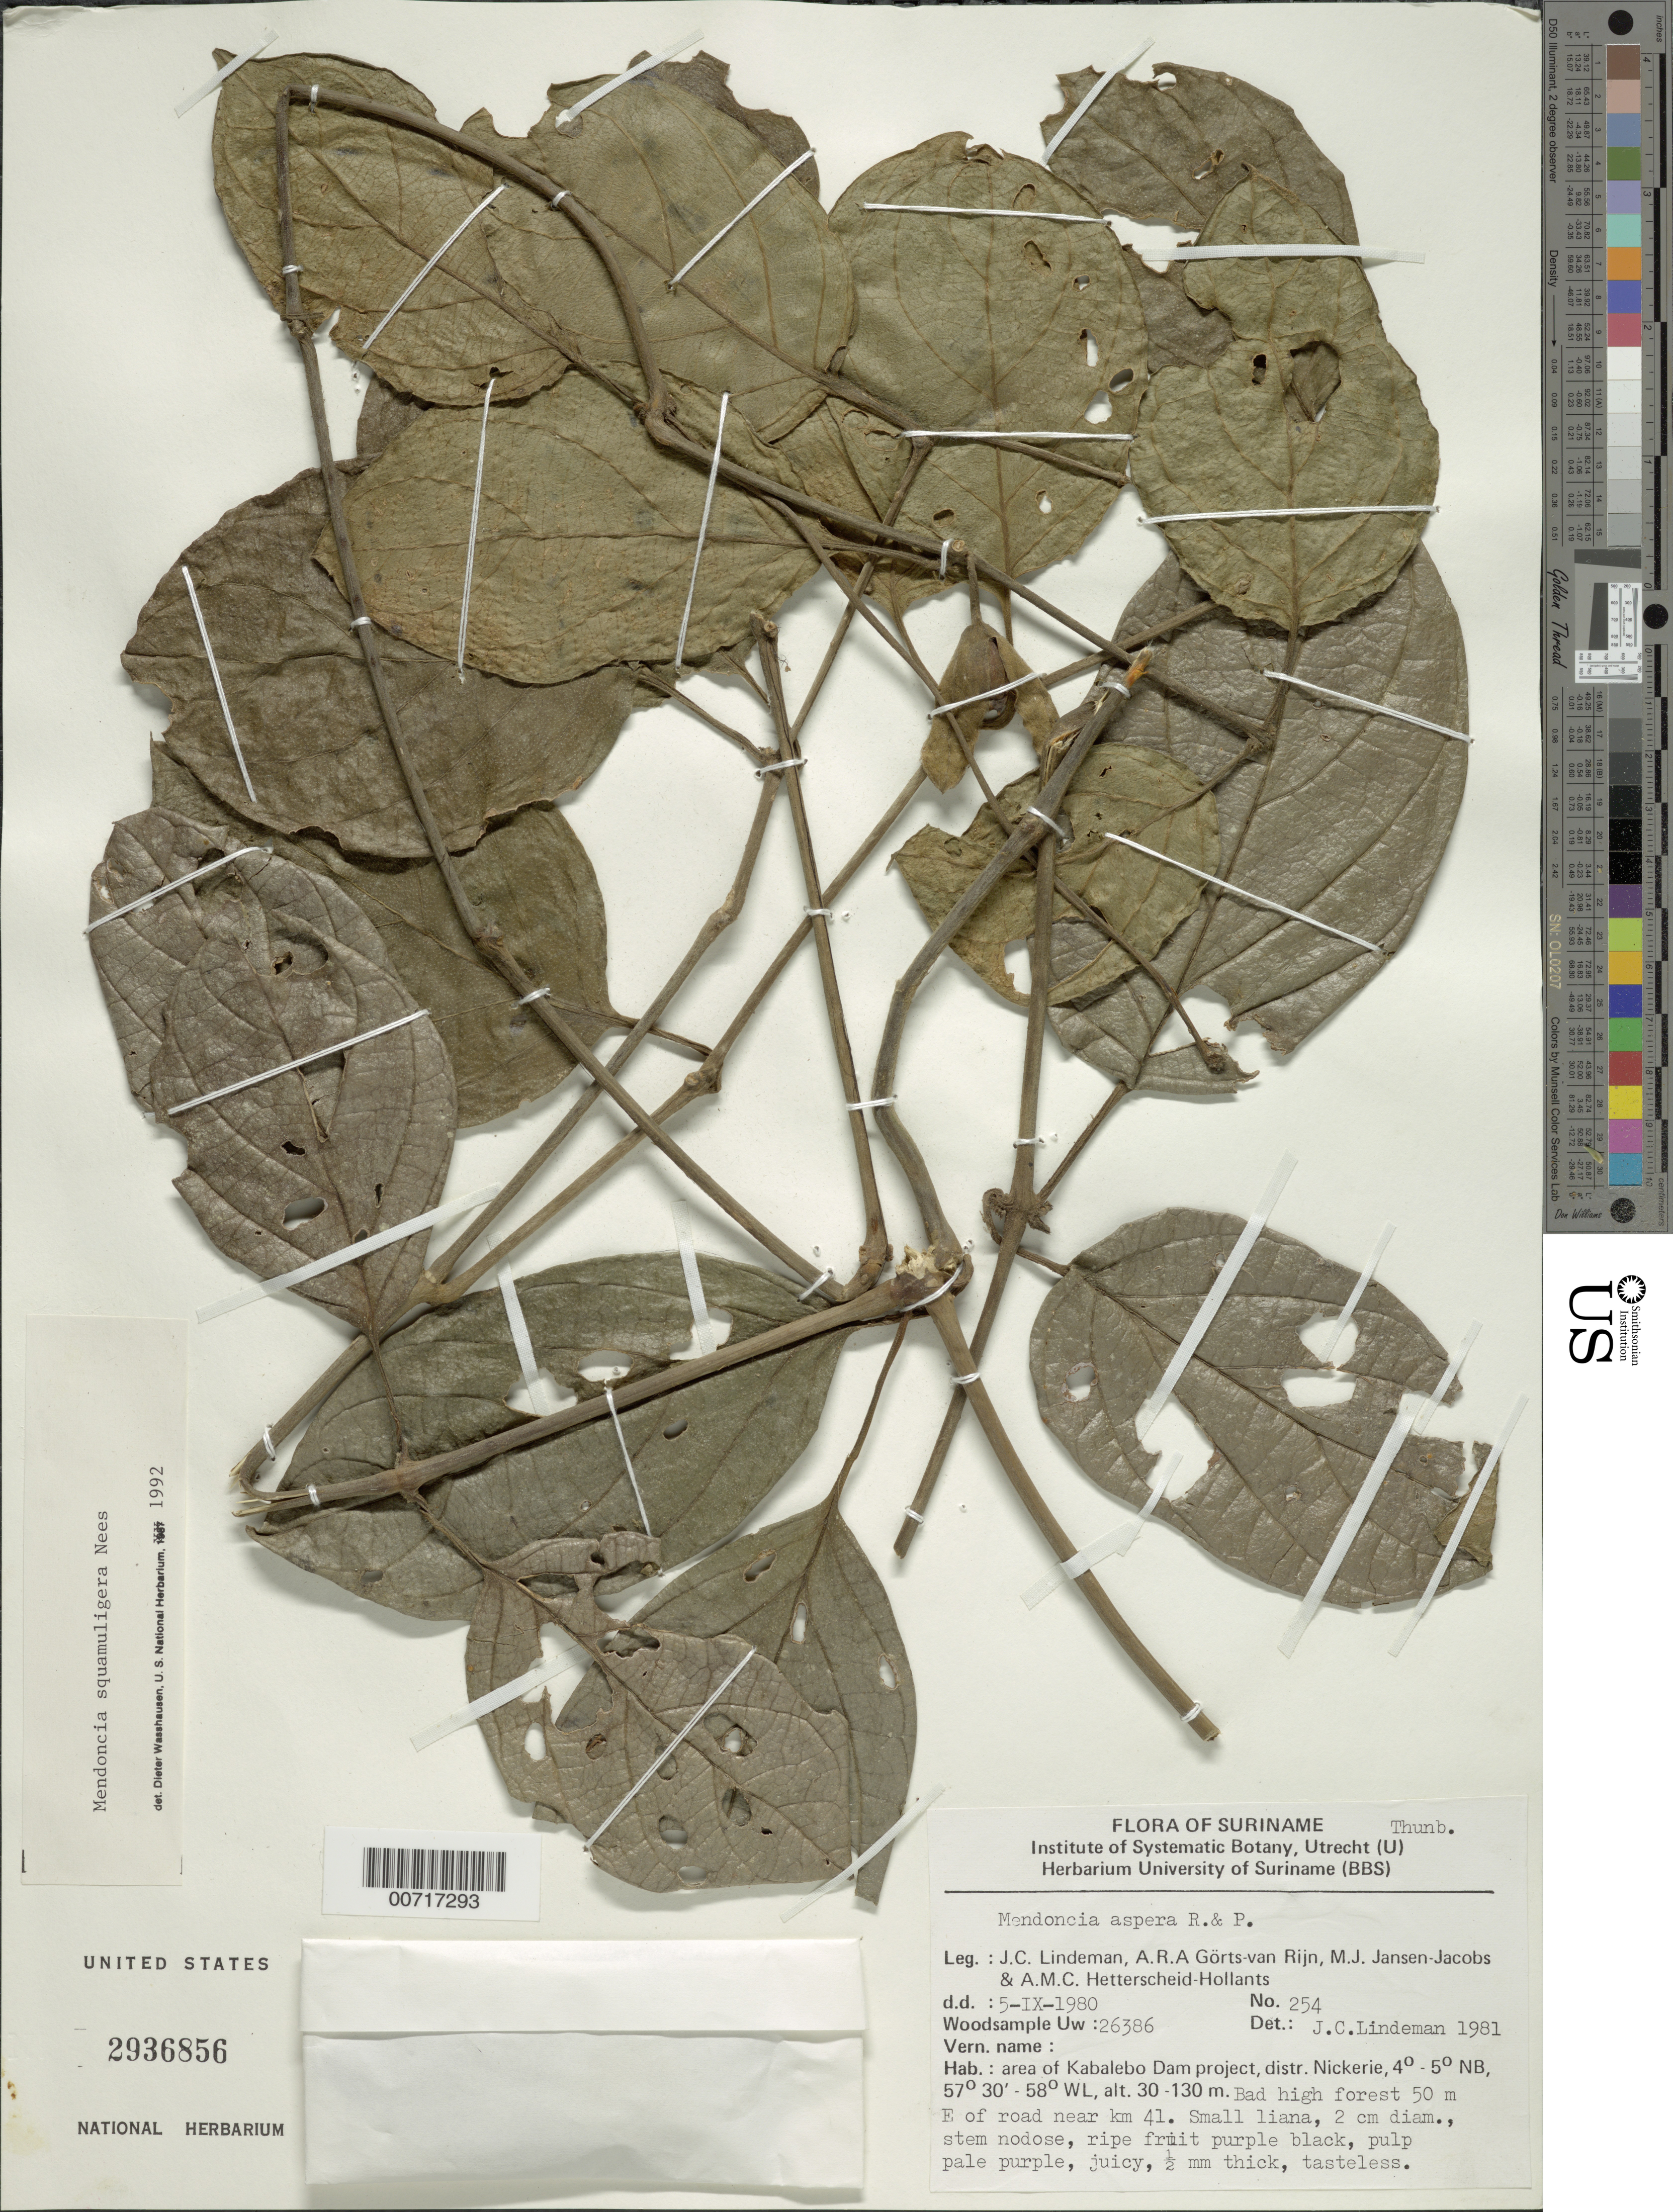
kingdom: Plantae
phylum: Tracheophyta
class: Magnoliopsida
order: Lamiales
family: Acanthaceae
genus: Mendoncia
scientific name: Mendoncia squamuligera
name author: Nees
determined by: Lindeman, J. C.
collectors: J. C. Lindeman, A. .R. A. Görts-van Rijn, M. J. Jansen-Jacobs & A. Hetterscheid-Hollants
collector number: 80 254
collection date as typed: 5-Sep-80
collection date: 1980-09-05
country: Suriname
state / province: Nickerie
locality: Kabalebo Dam project area, 50 m E of road near km 41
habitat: Bad high forest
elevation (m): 30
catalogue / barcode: US 2936856